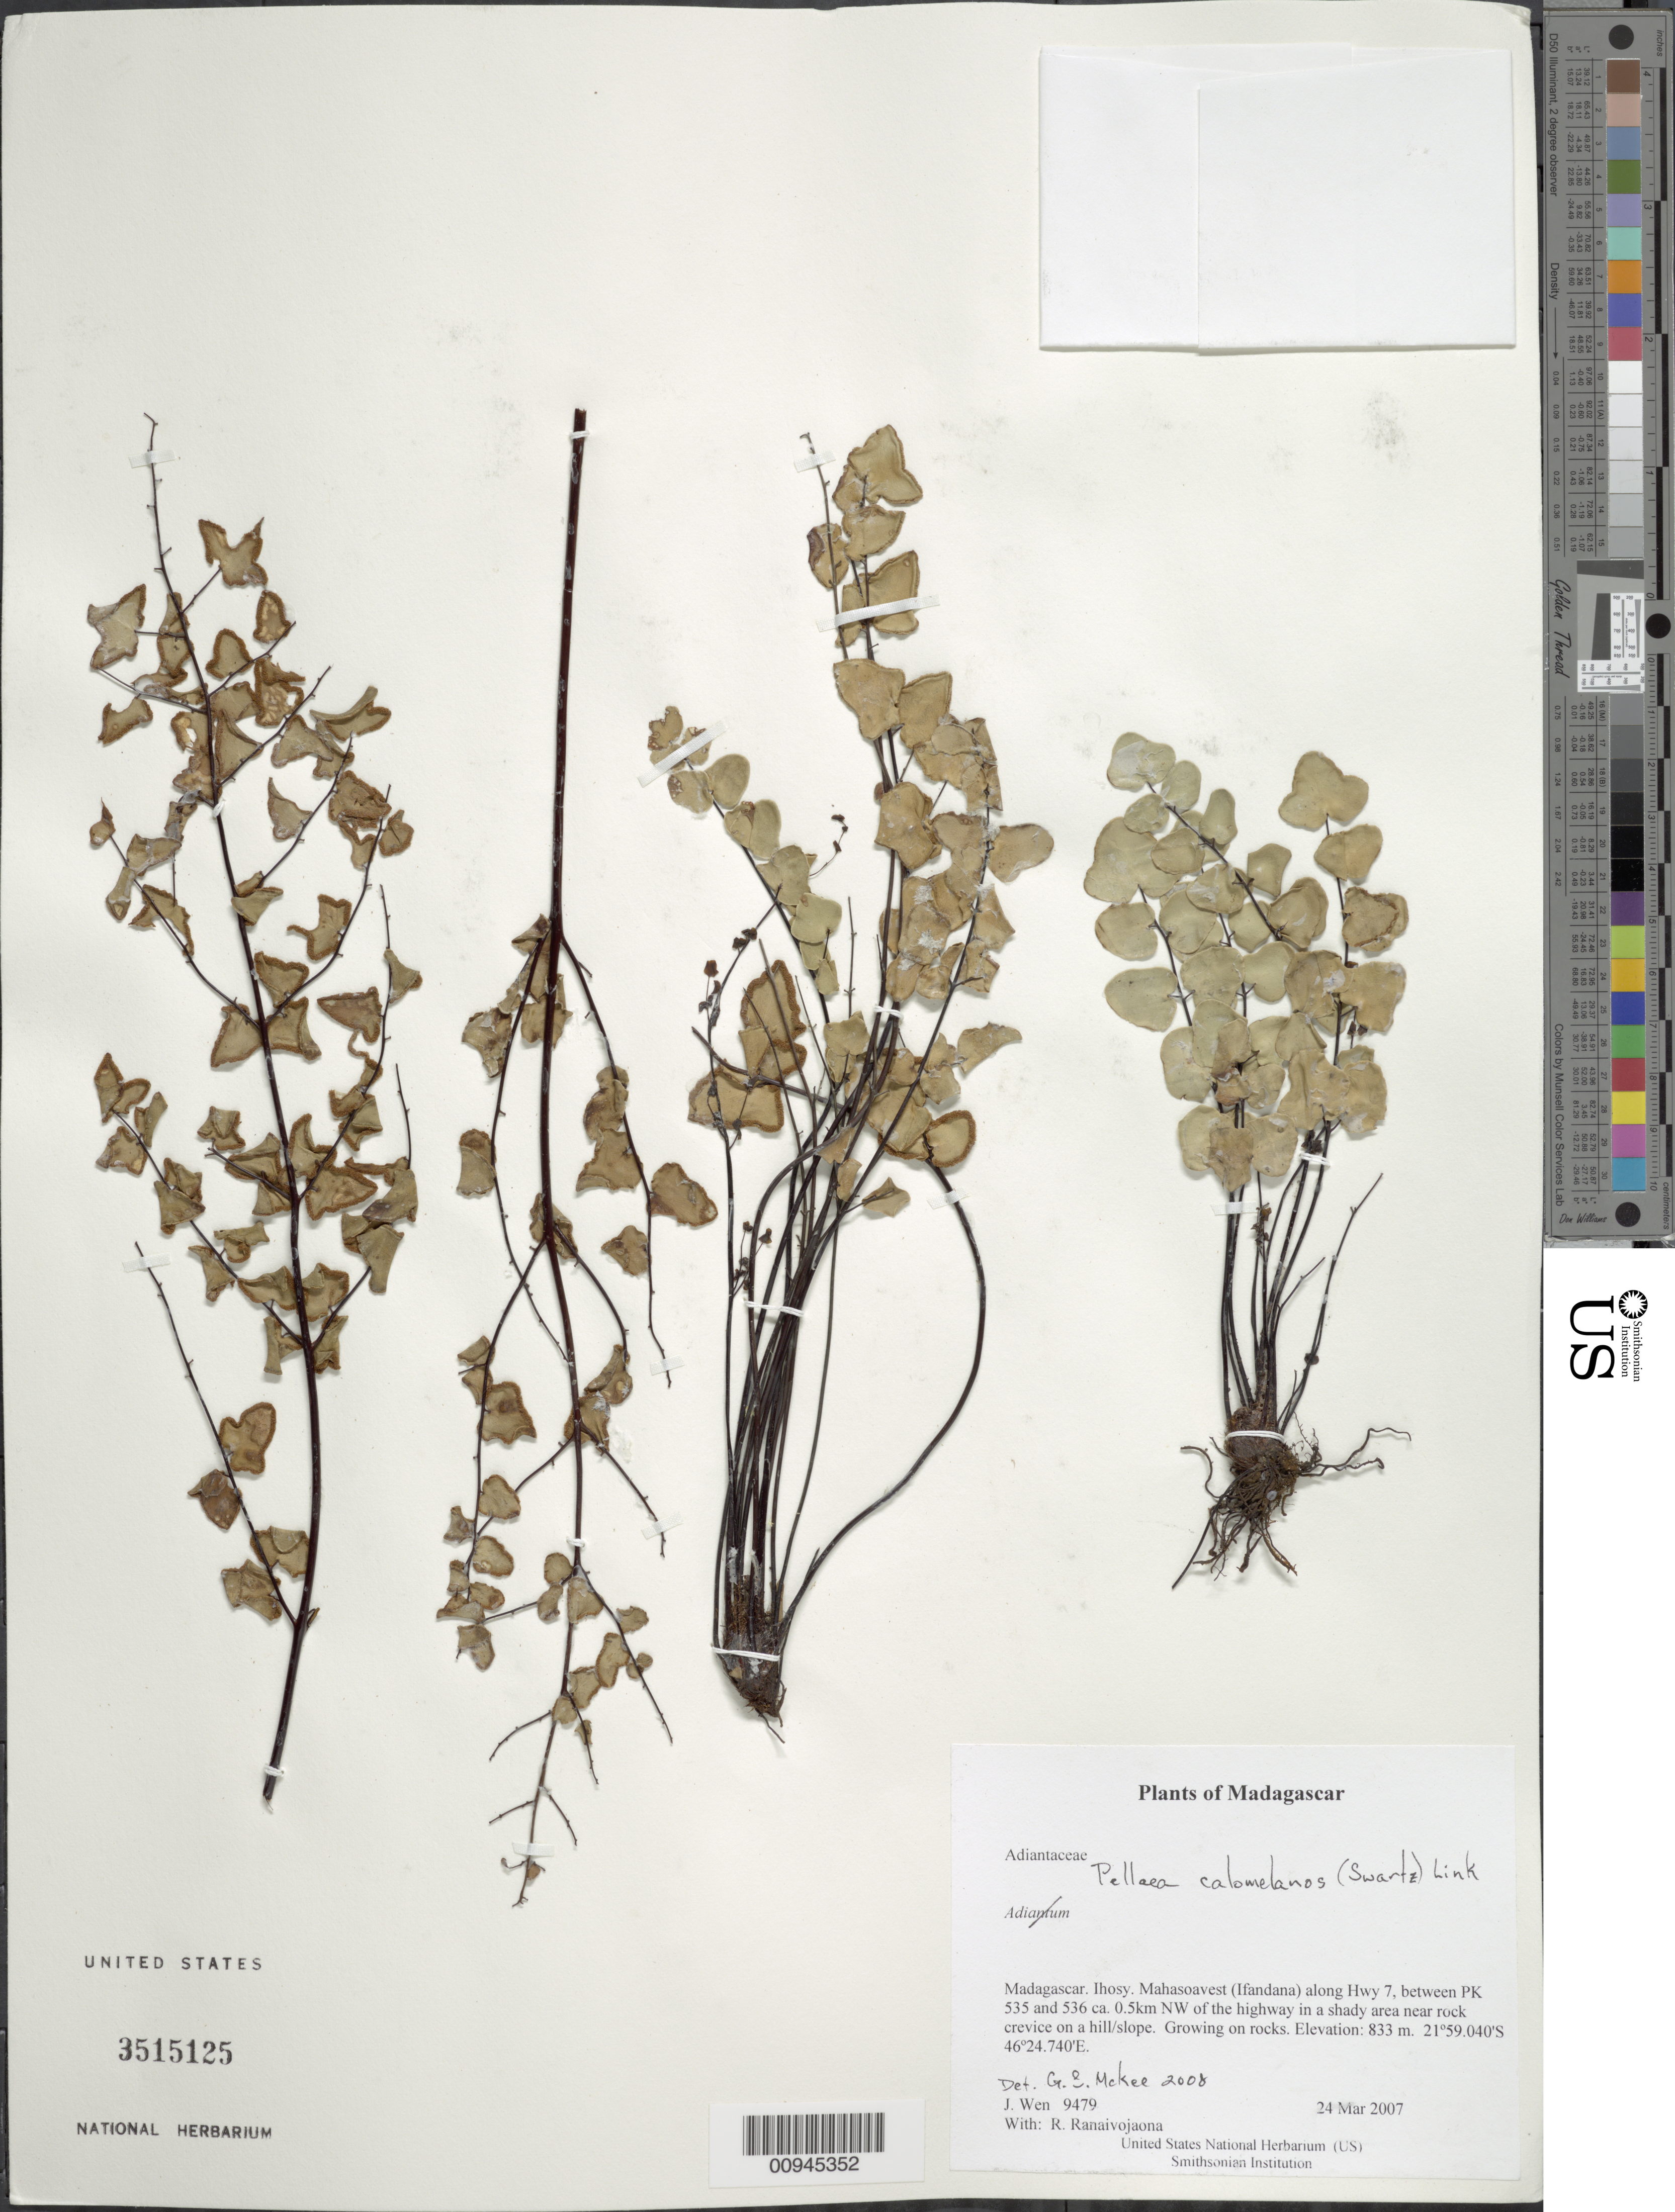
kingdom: Plantae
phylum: Tracheophyta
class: Polypodiopsida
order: Polypodiales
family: Pteridaceae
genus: Pellaea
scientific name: Pellaea calomelanos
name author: (Sw.) Link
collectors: J. Wen & R. Ranaivojaona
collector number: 9479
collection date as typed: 24 Mar 2007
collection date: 2007-03-24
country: Madagascar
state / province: Ihorombe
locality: Mahasoavest (Ifandana) along Hwy 7, between PK 535 and 536 ca. 0.5km NW of the highway in a shady area near rock crevice on a hill/slope. Growing on rocks.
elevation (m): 833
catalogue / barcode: US 3515125